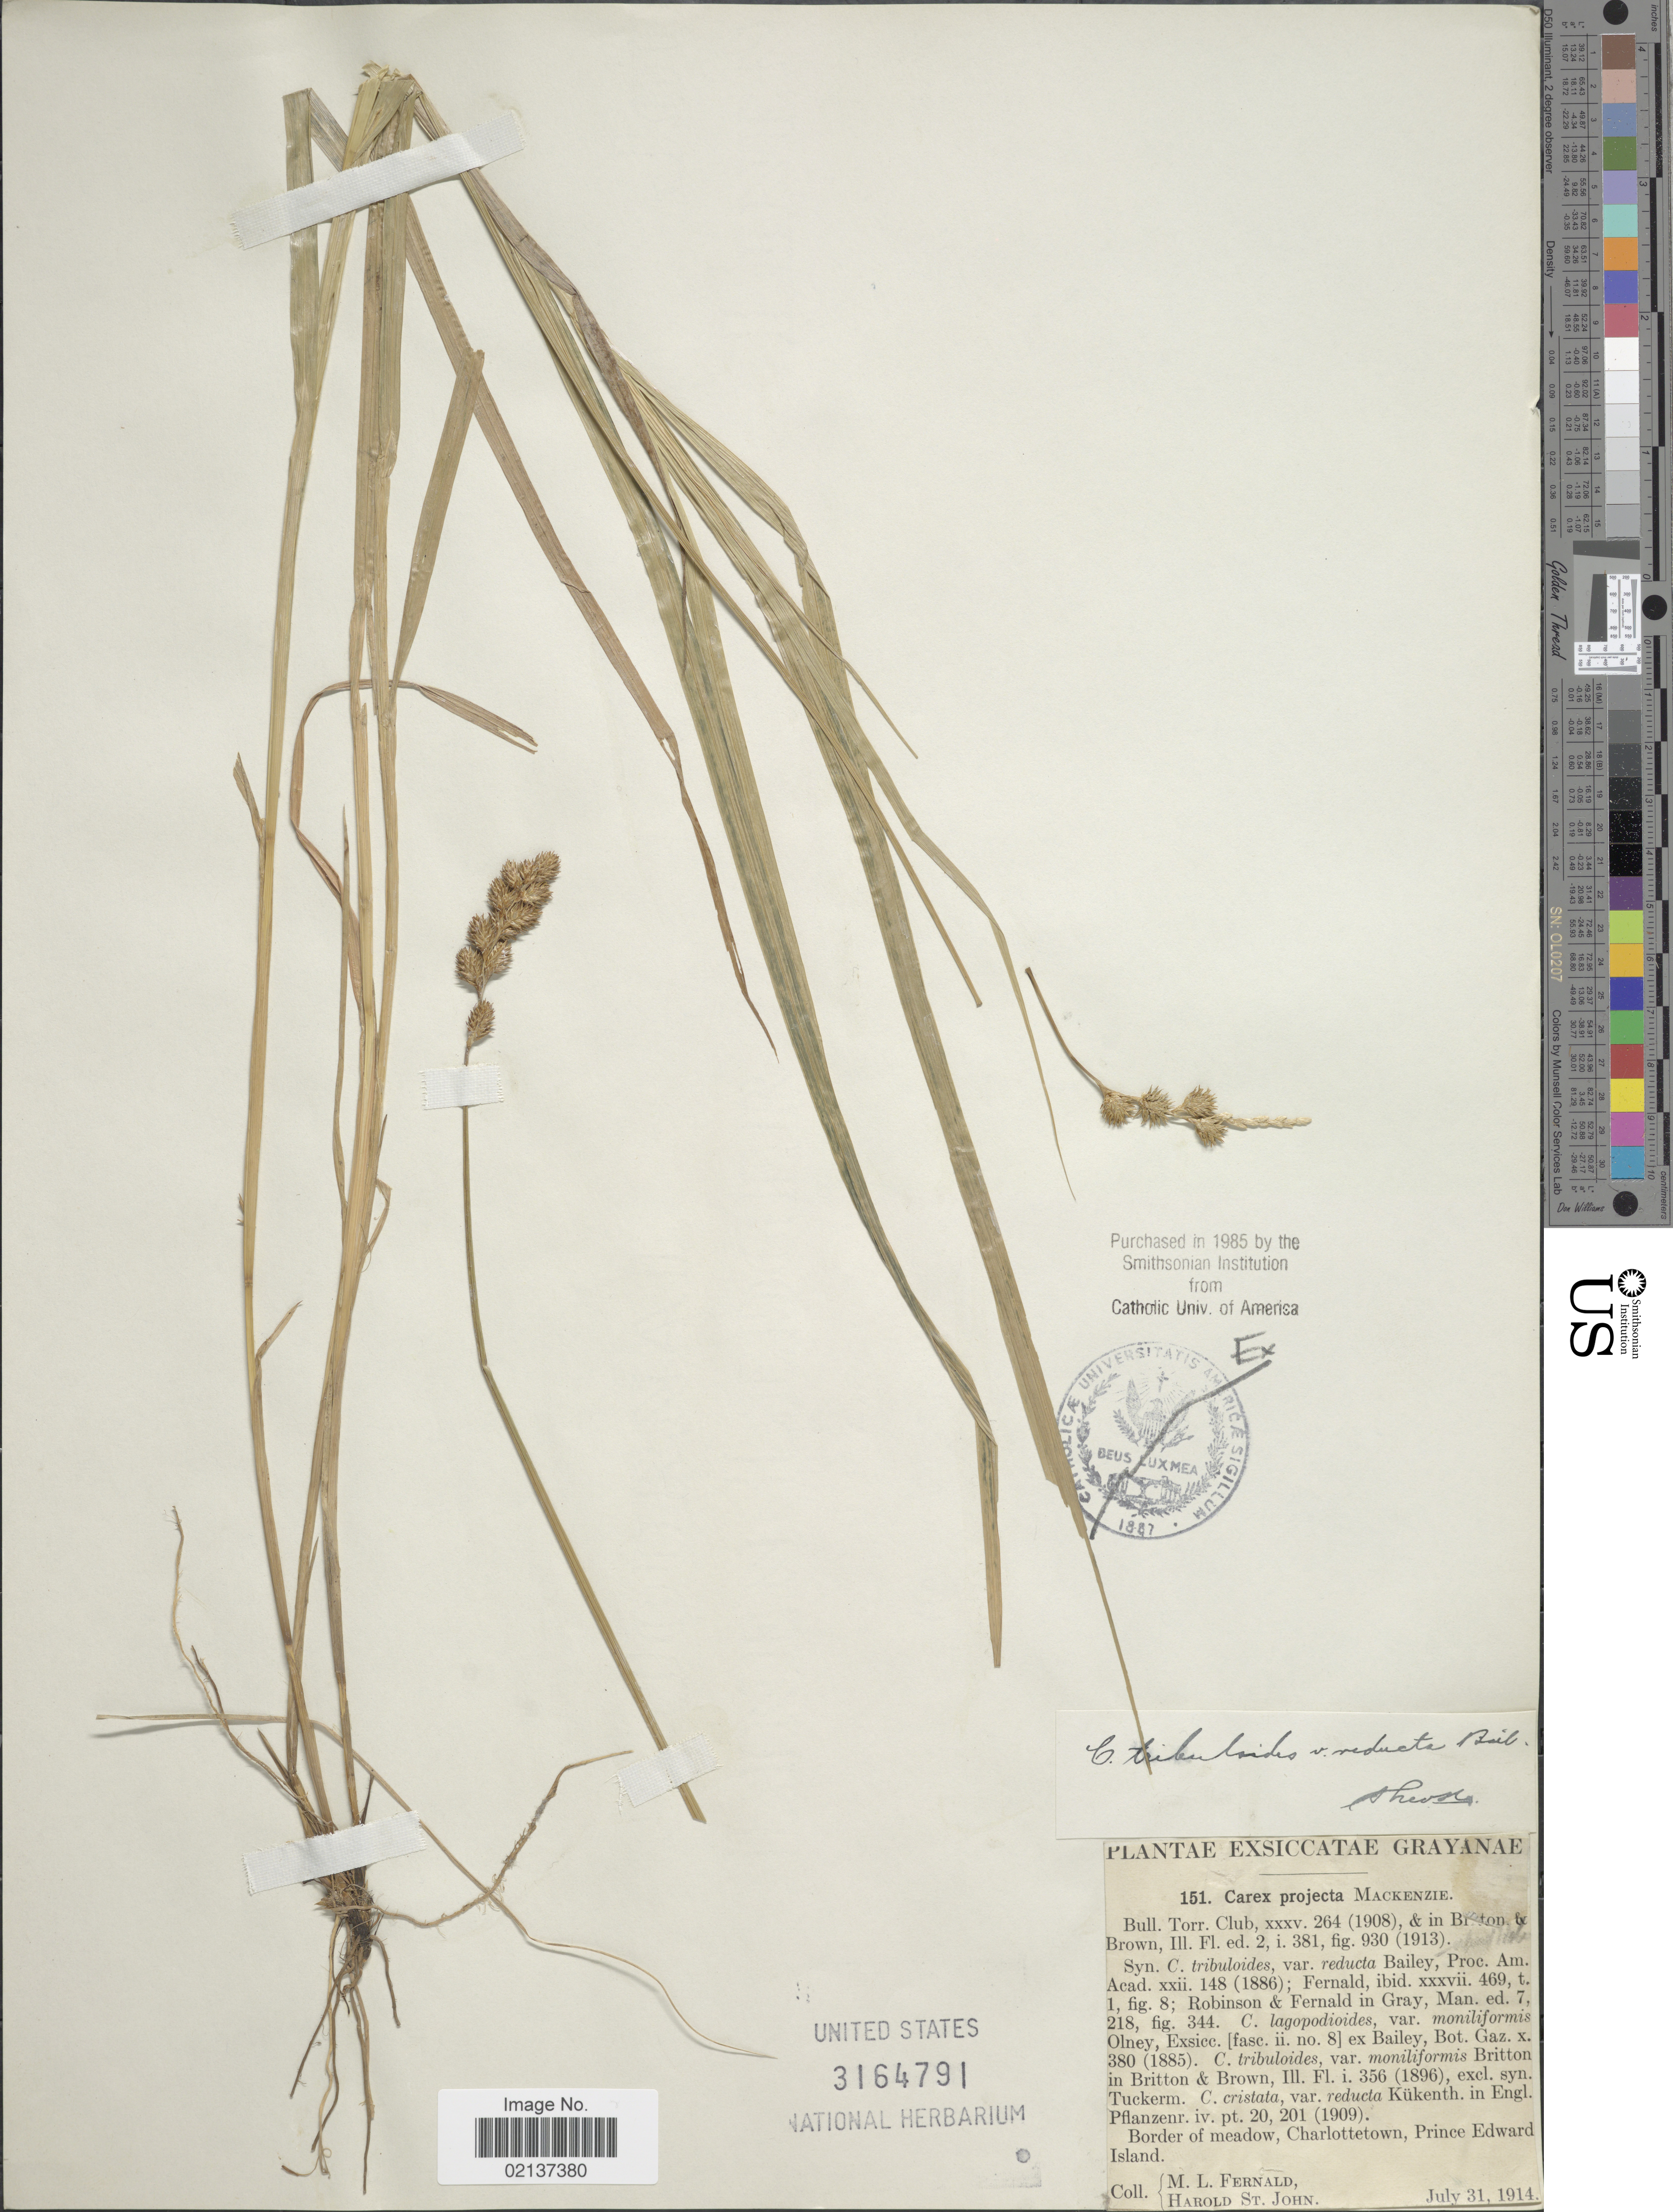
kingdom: Plantae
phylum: Tracheophyta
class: Liliopsida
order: Poales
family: Cyperaceae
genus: Carex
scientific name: Carex tribuloides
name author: Wahlenb.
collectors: M. L. Fernald & H. St. John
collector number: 151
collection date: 1914-07-31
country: Canada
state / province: Prince Edward Island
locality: Charlottetown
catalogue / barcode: US 3164791